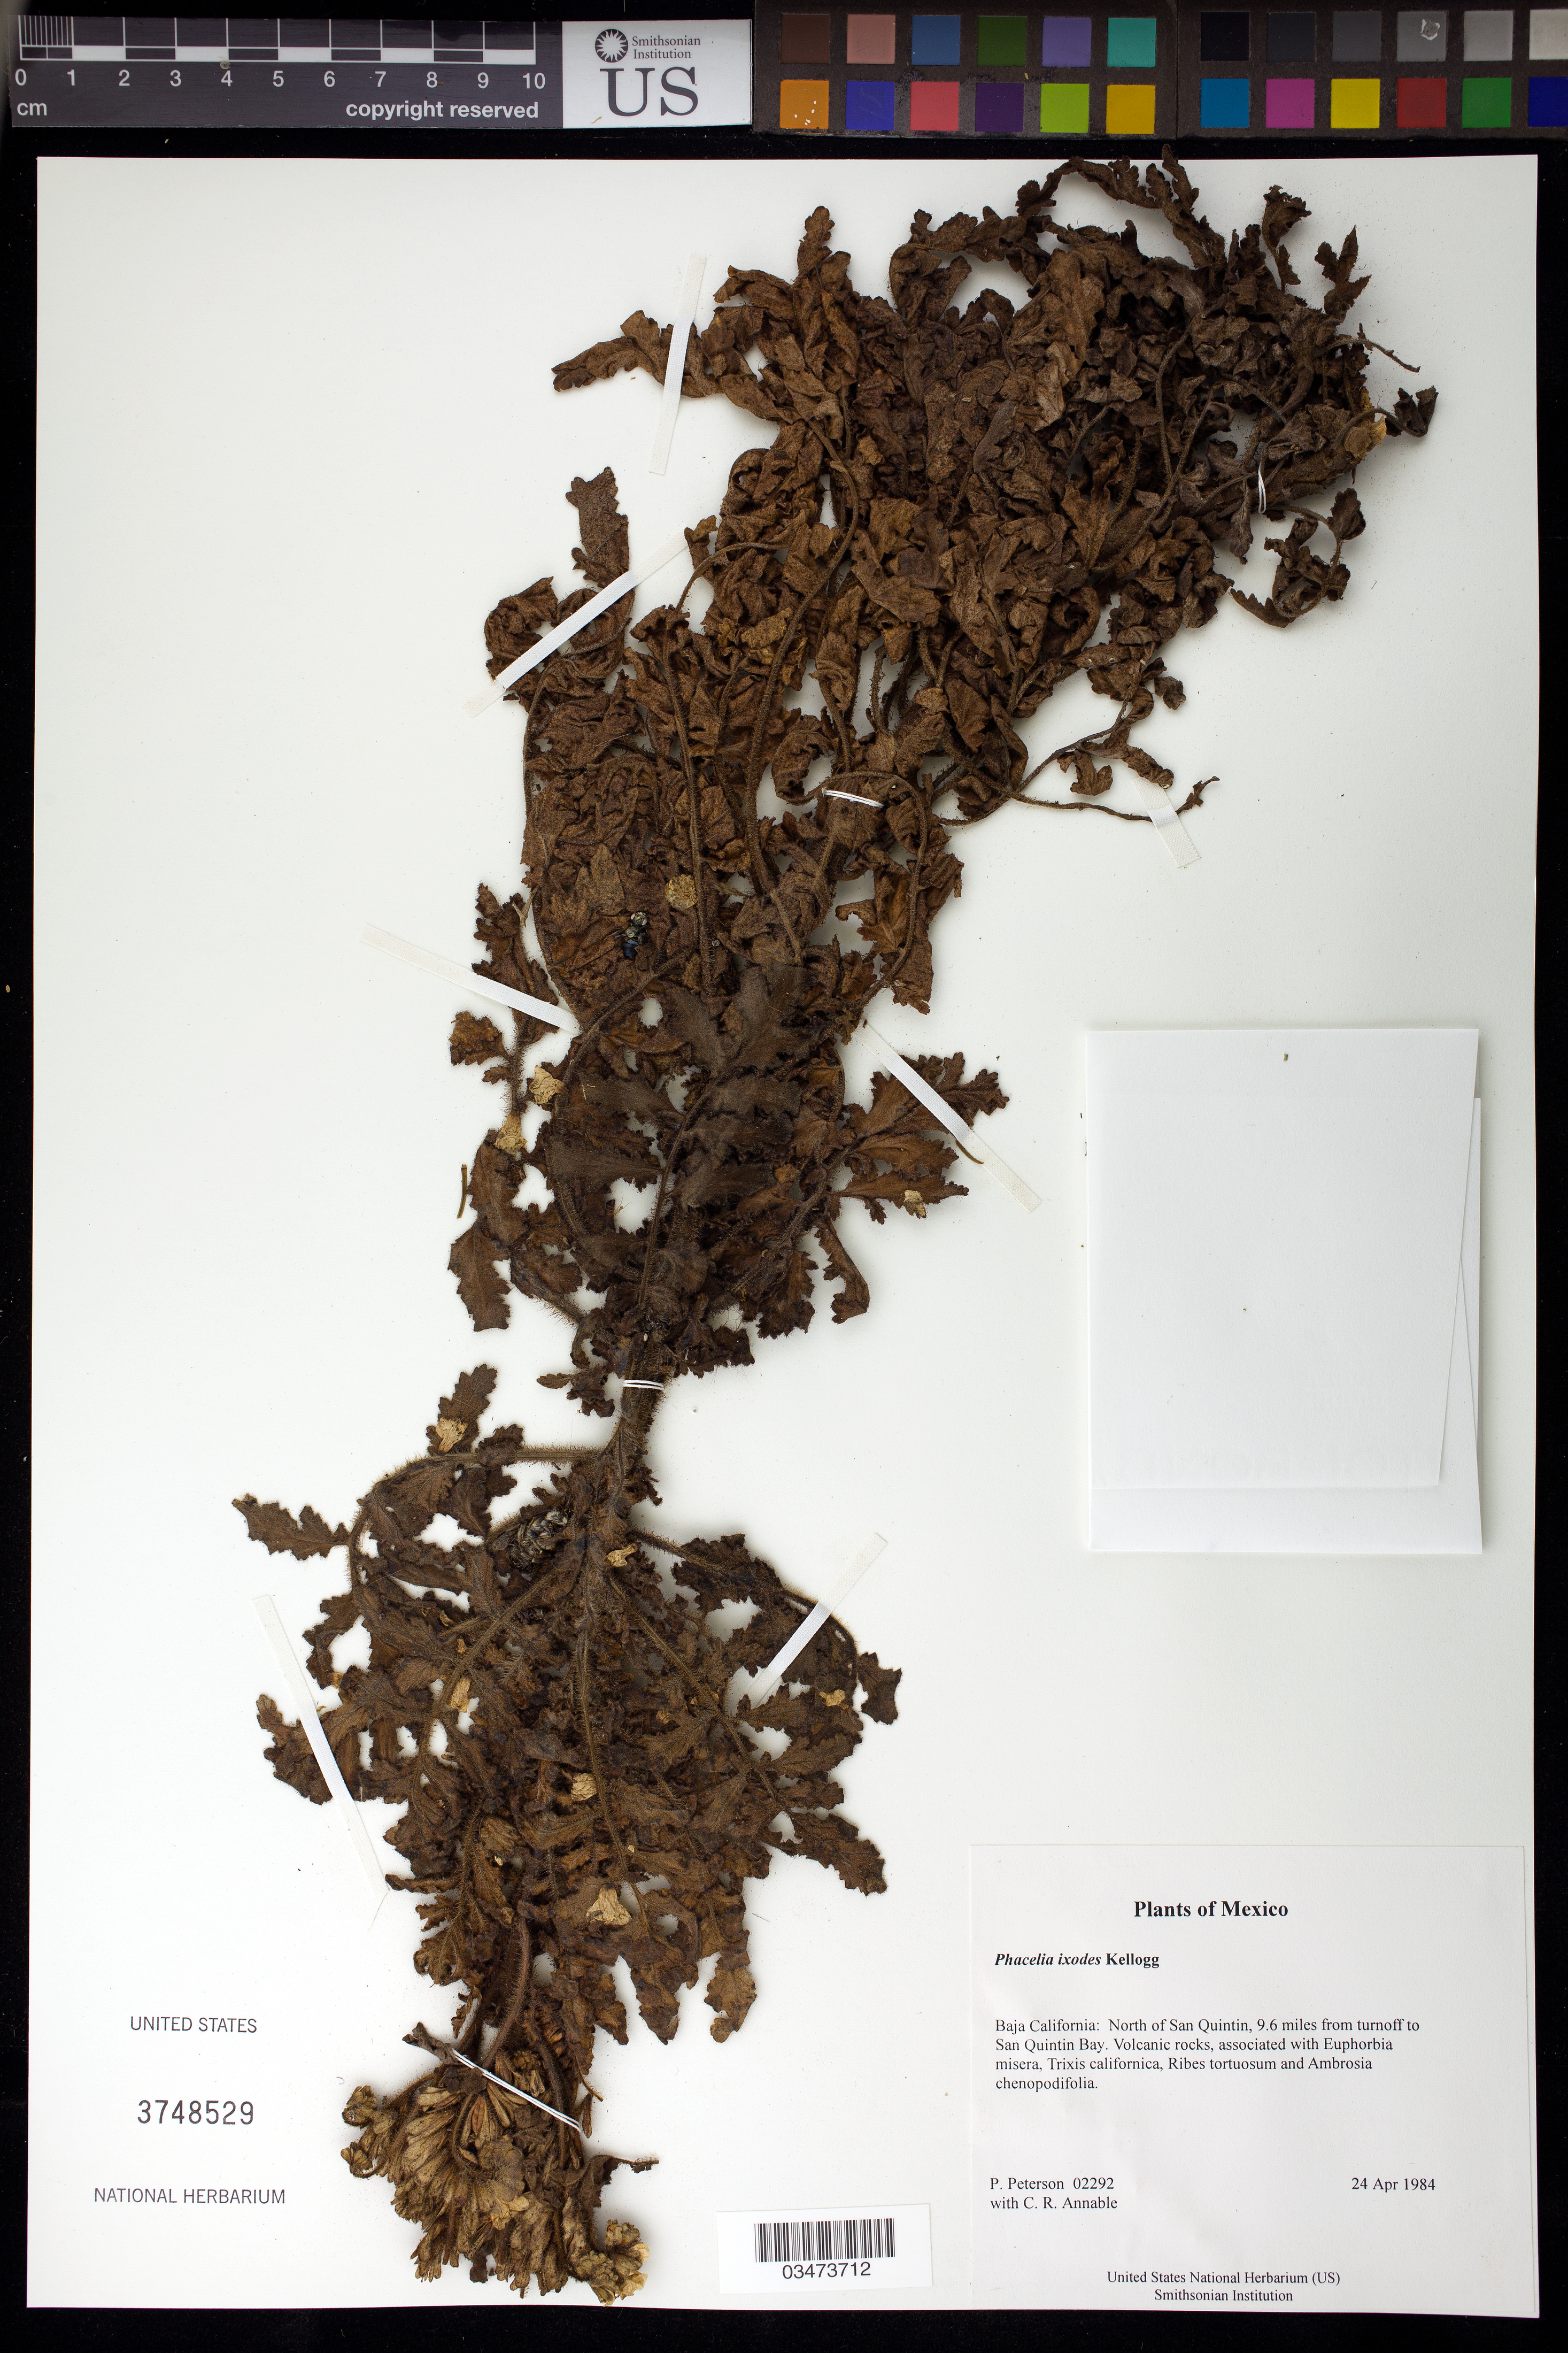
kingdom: Plantae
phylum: Tracheophyta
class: Magnoliopsida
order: Boraginales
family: Hydrophyllaceae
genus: Phacelia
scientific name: Phacelia ixodes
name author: Kellogg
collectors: P. M. Peterson & C. R. Annable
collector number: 02292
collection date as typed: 24 Apr 1984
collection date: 1984-04-24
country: Mexico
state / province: Baja California Norte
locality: North of San Quintin, 9.6 miles from turnoff to San Quintin Bay.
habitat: Volcanic rocks, associated with Euphorbia misera, Trixis californica, Ribes tortuosum and Ambrosia chenopodifolia.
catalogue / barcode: US 3748529